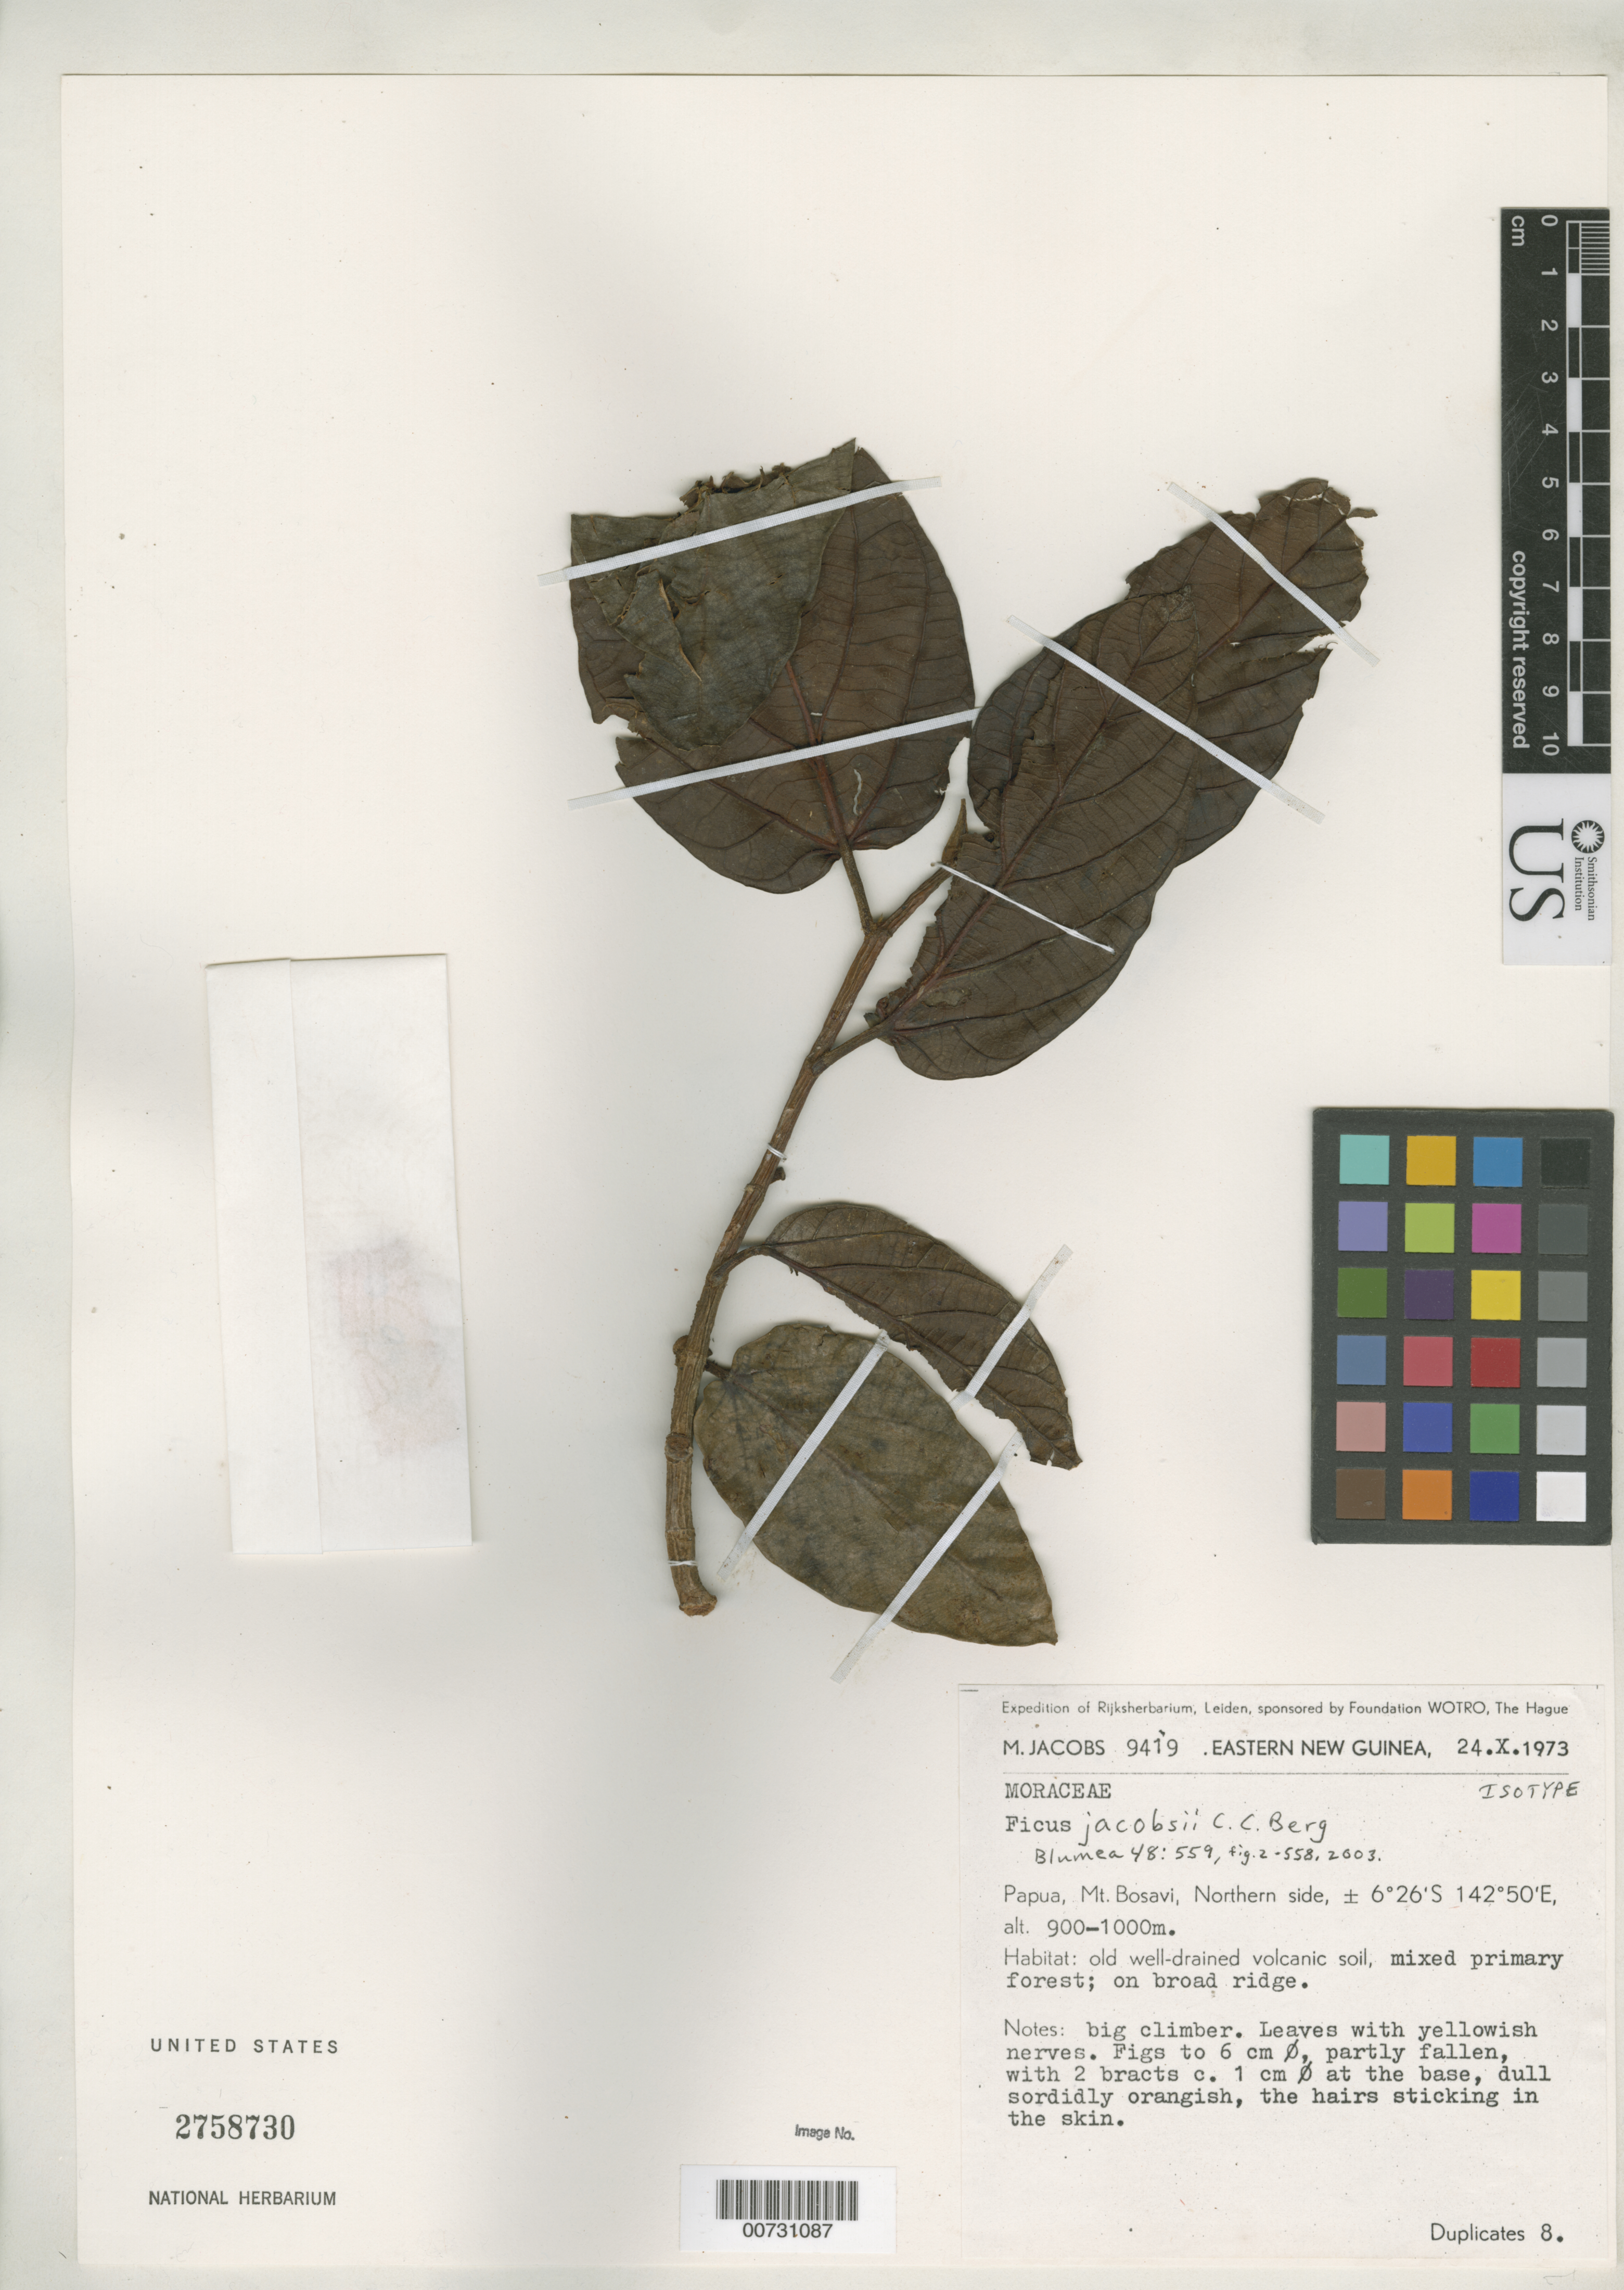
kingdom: Plantae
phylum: Tracheophyta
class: Magnoliopsida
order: Rosales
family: Moraceae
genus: Ficus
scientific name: Ficus jacobsii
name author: C.C. Berg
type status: Isotype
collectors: M. R. Jacobs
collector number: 9419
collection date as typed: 24 Oct 1973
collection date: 1973-10-24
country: Papua New Guinea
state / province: Southern Highlands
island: New Guinea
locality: Mt. Bosavi, Northern side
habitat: Old well-drained volcanic soil, mixed primary forest; on broad ridge.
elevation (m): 900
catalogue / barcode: US 2758730